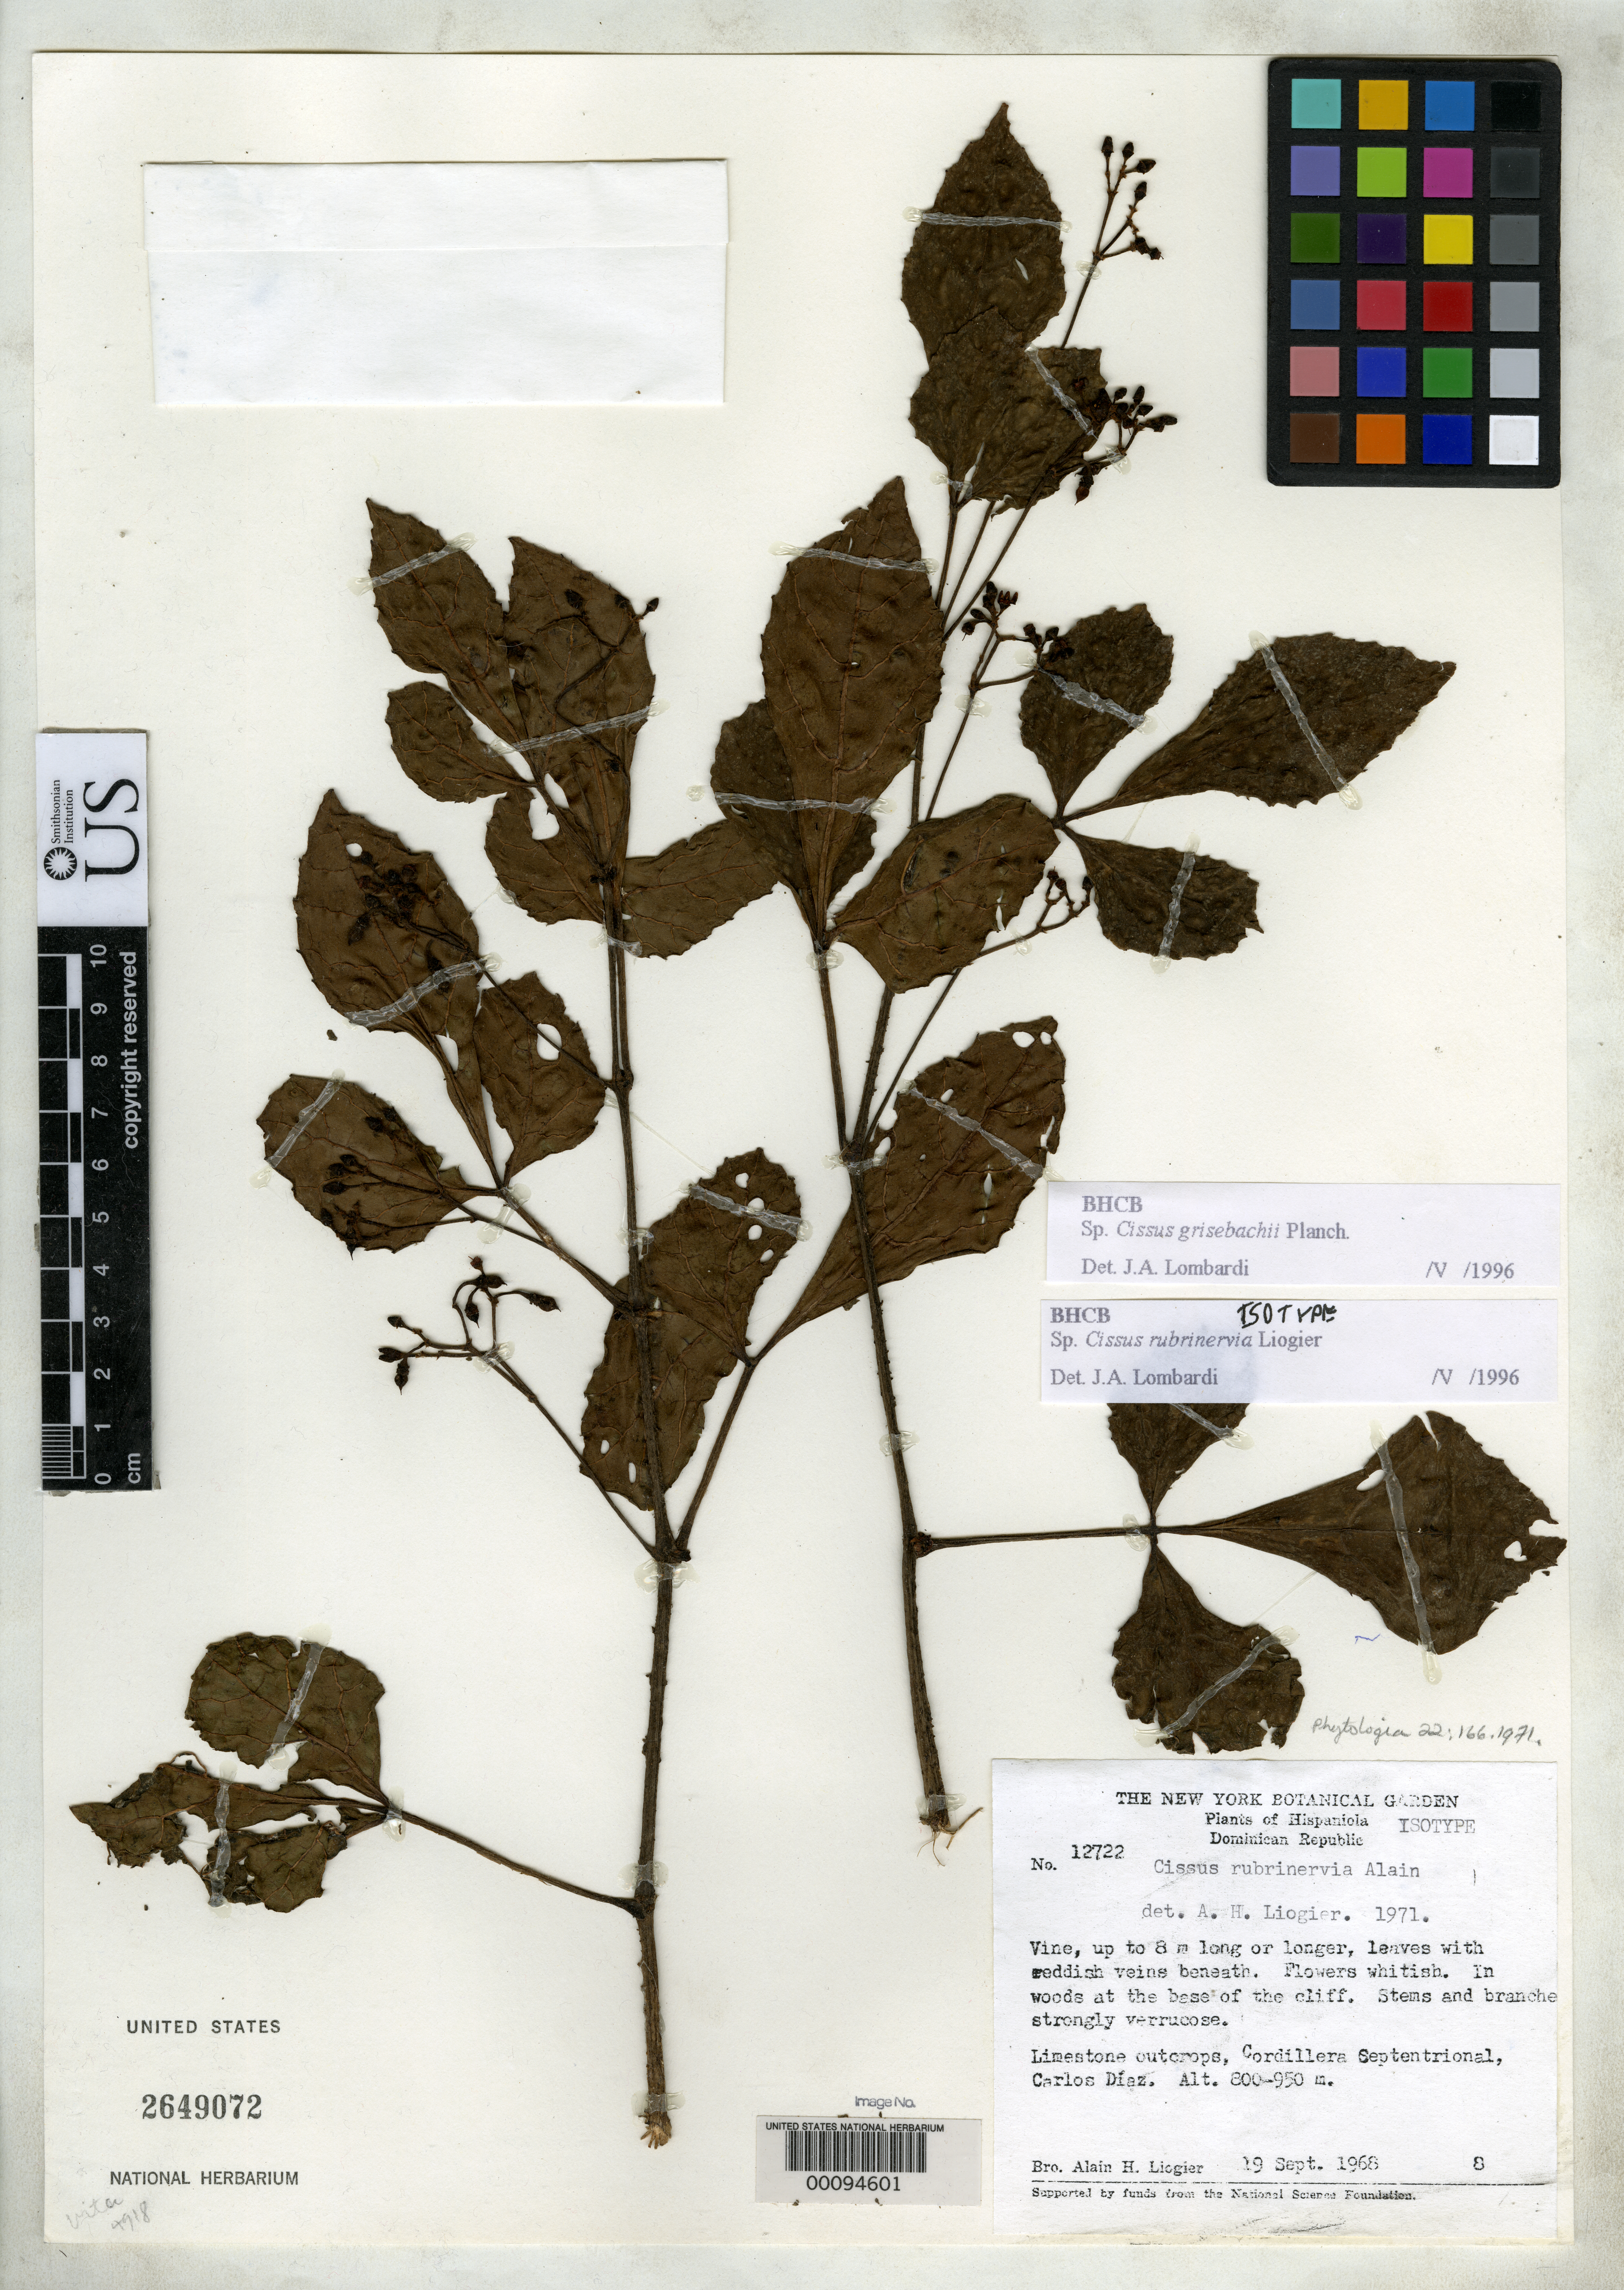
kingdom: Plantae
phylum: Tracheophyta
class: Magnoliopsida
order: Vitales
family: Vitaceae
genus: Cissus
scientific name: Cissus rubrinervia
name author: Alain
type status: Isotype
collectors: A. H. Liogier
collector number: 12722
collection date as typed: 19 Sep 1968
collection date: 1968-09-19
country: Dominican Republic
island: Hispaniola Island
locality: Cordillera septentrional, Carlos Diaz.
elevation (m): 800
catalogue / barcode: US 2649072